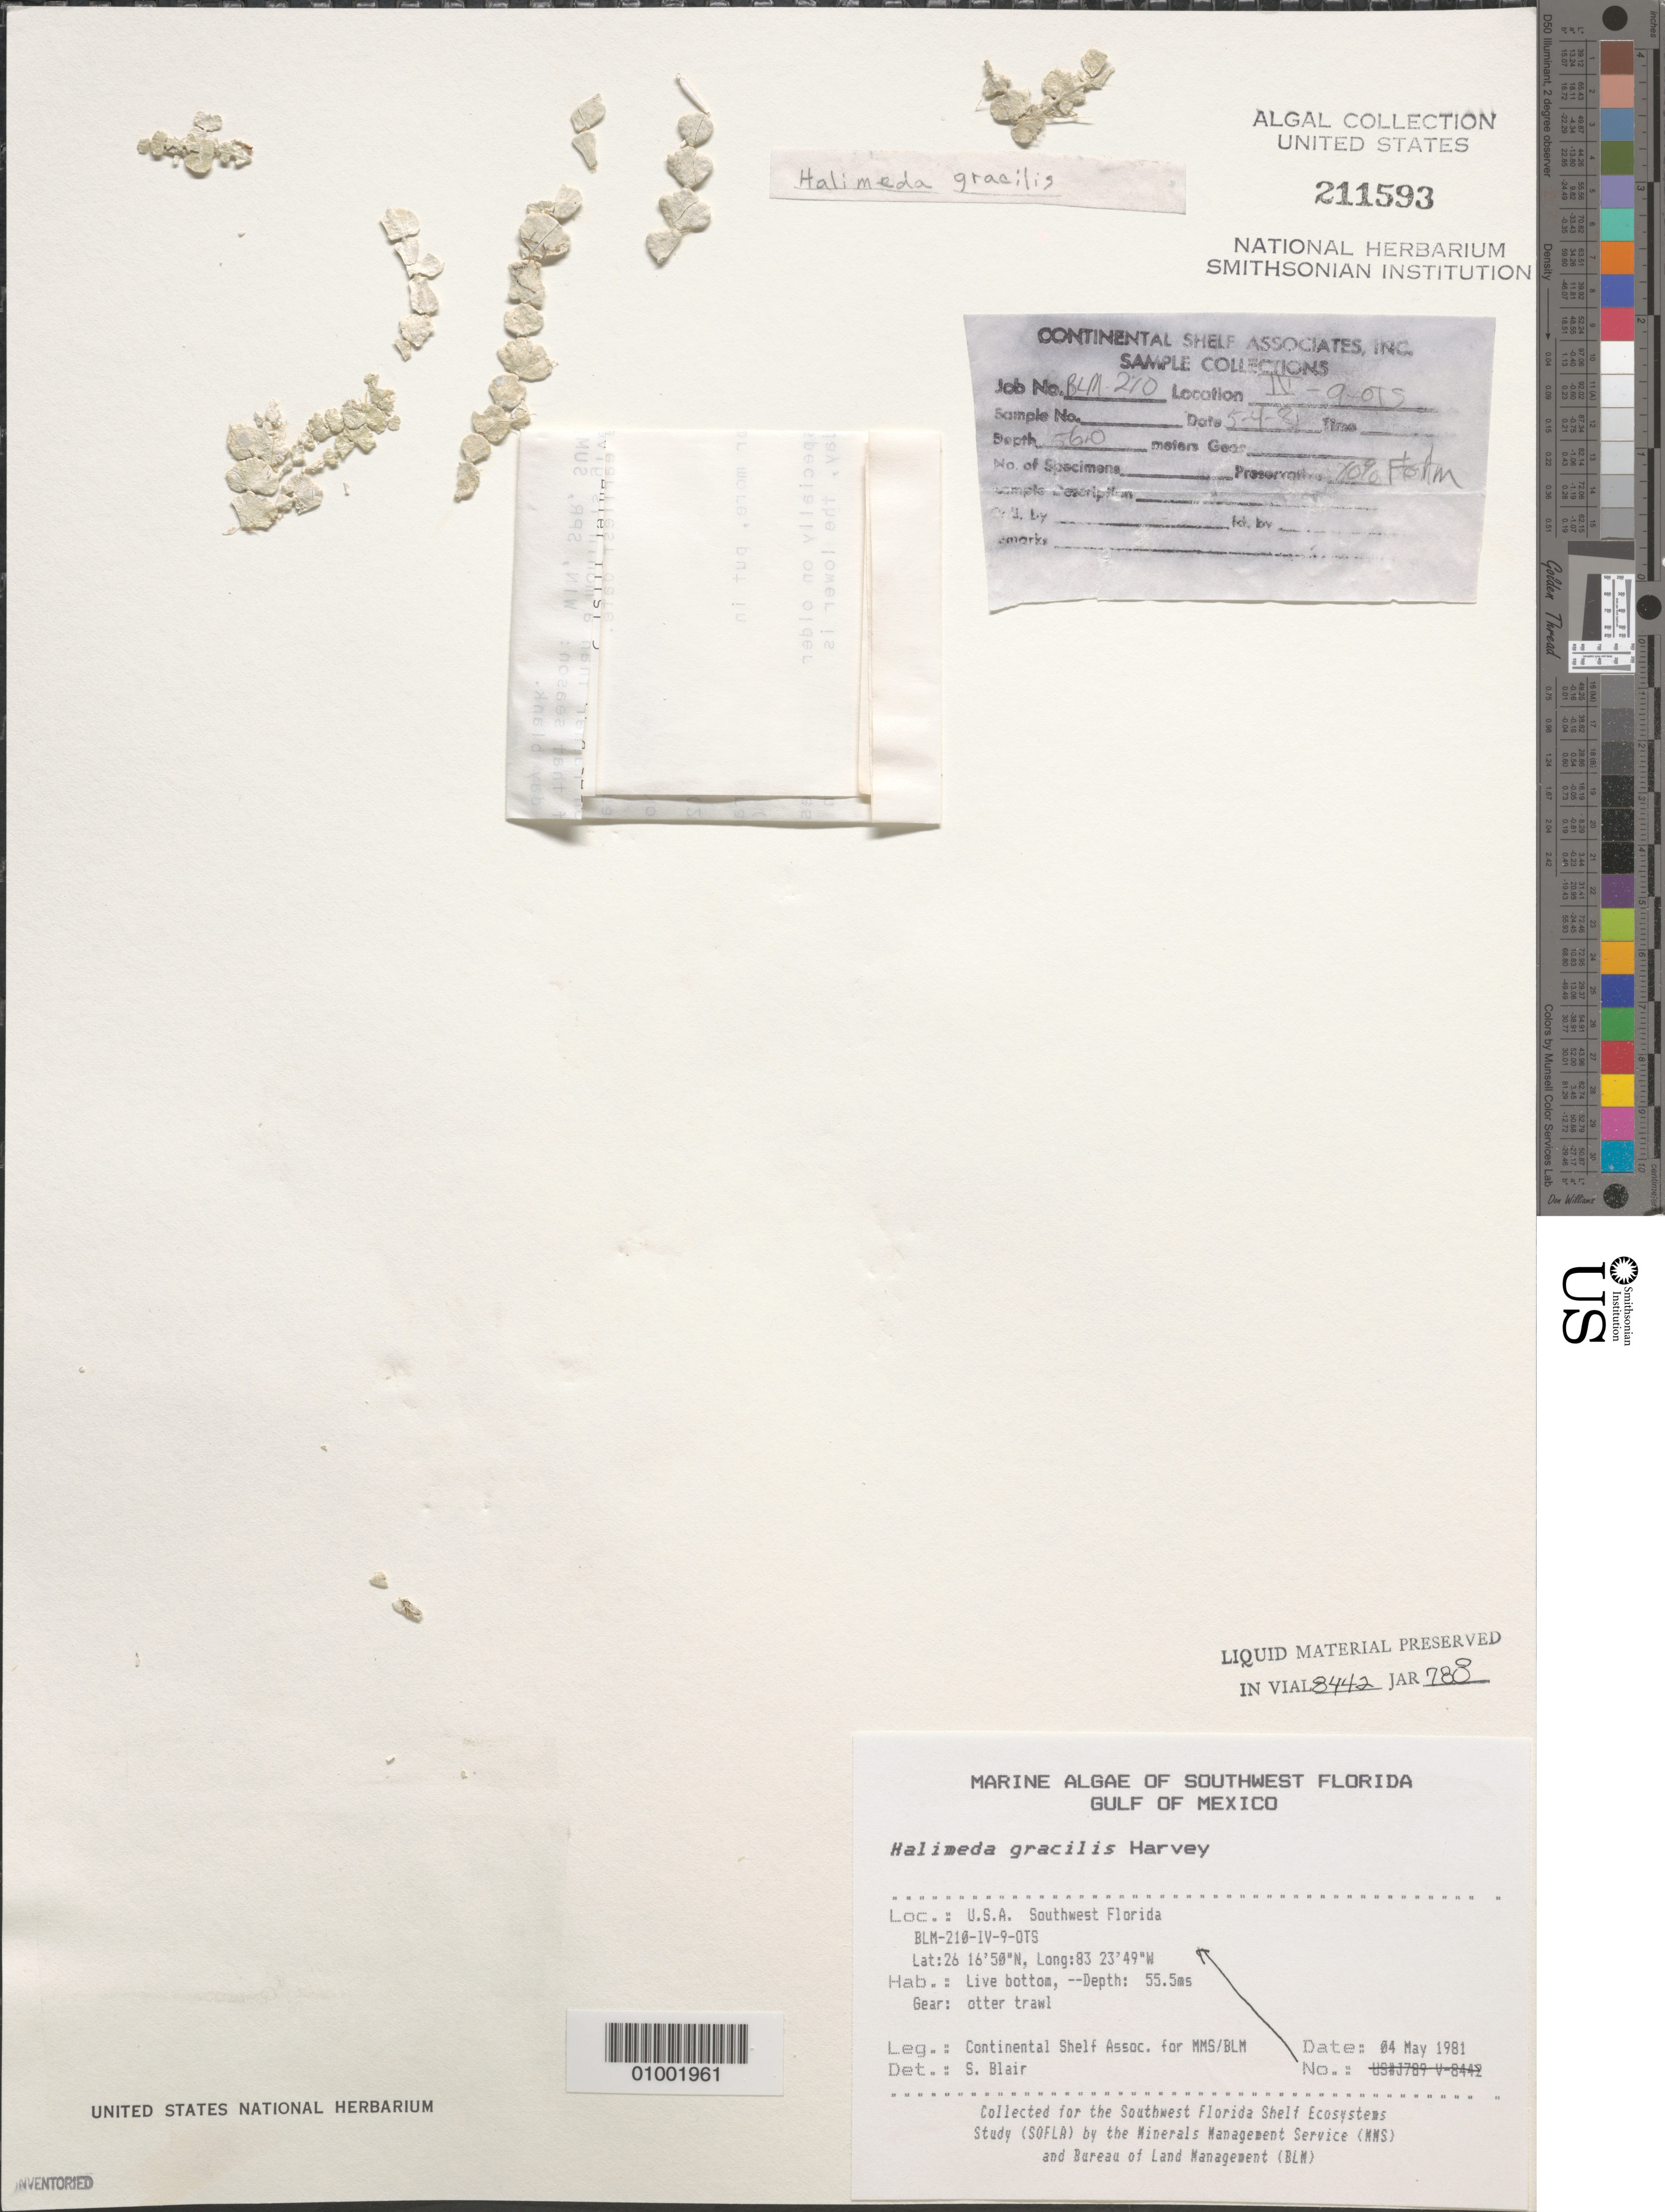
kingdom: Plantae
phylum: Chlorophyta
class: Ulvophyceae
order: Bryopsidales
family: Halimedaceae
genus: Halimeda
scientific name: Halimeda gracilis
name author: Harv. ex J. Agardh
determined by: Blair, S. M.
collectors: Continental Shelf Associates for the MMS/BLM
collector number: BLM-210-IV-9-OTS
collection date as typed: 04 May 1981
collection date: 1981-05-04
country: United States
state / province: Florida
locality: Gulf of Mexico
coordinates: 26 16'50"N, 83 23'49"W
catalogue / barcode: US 211593